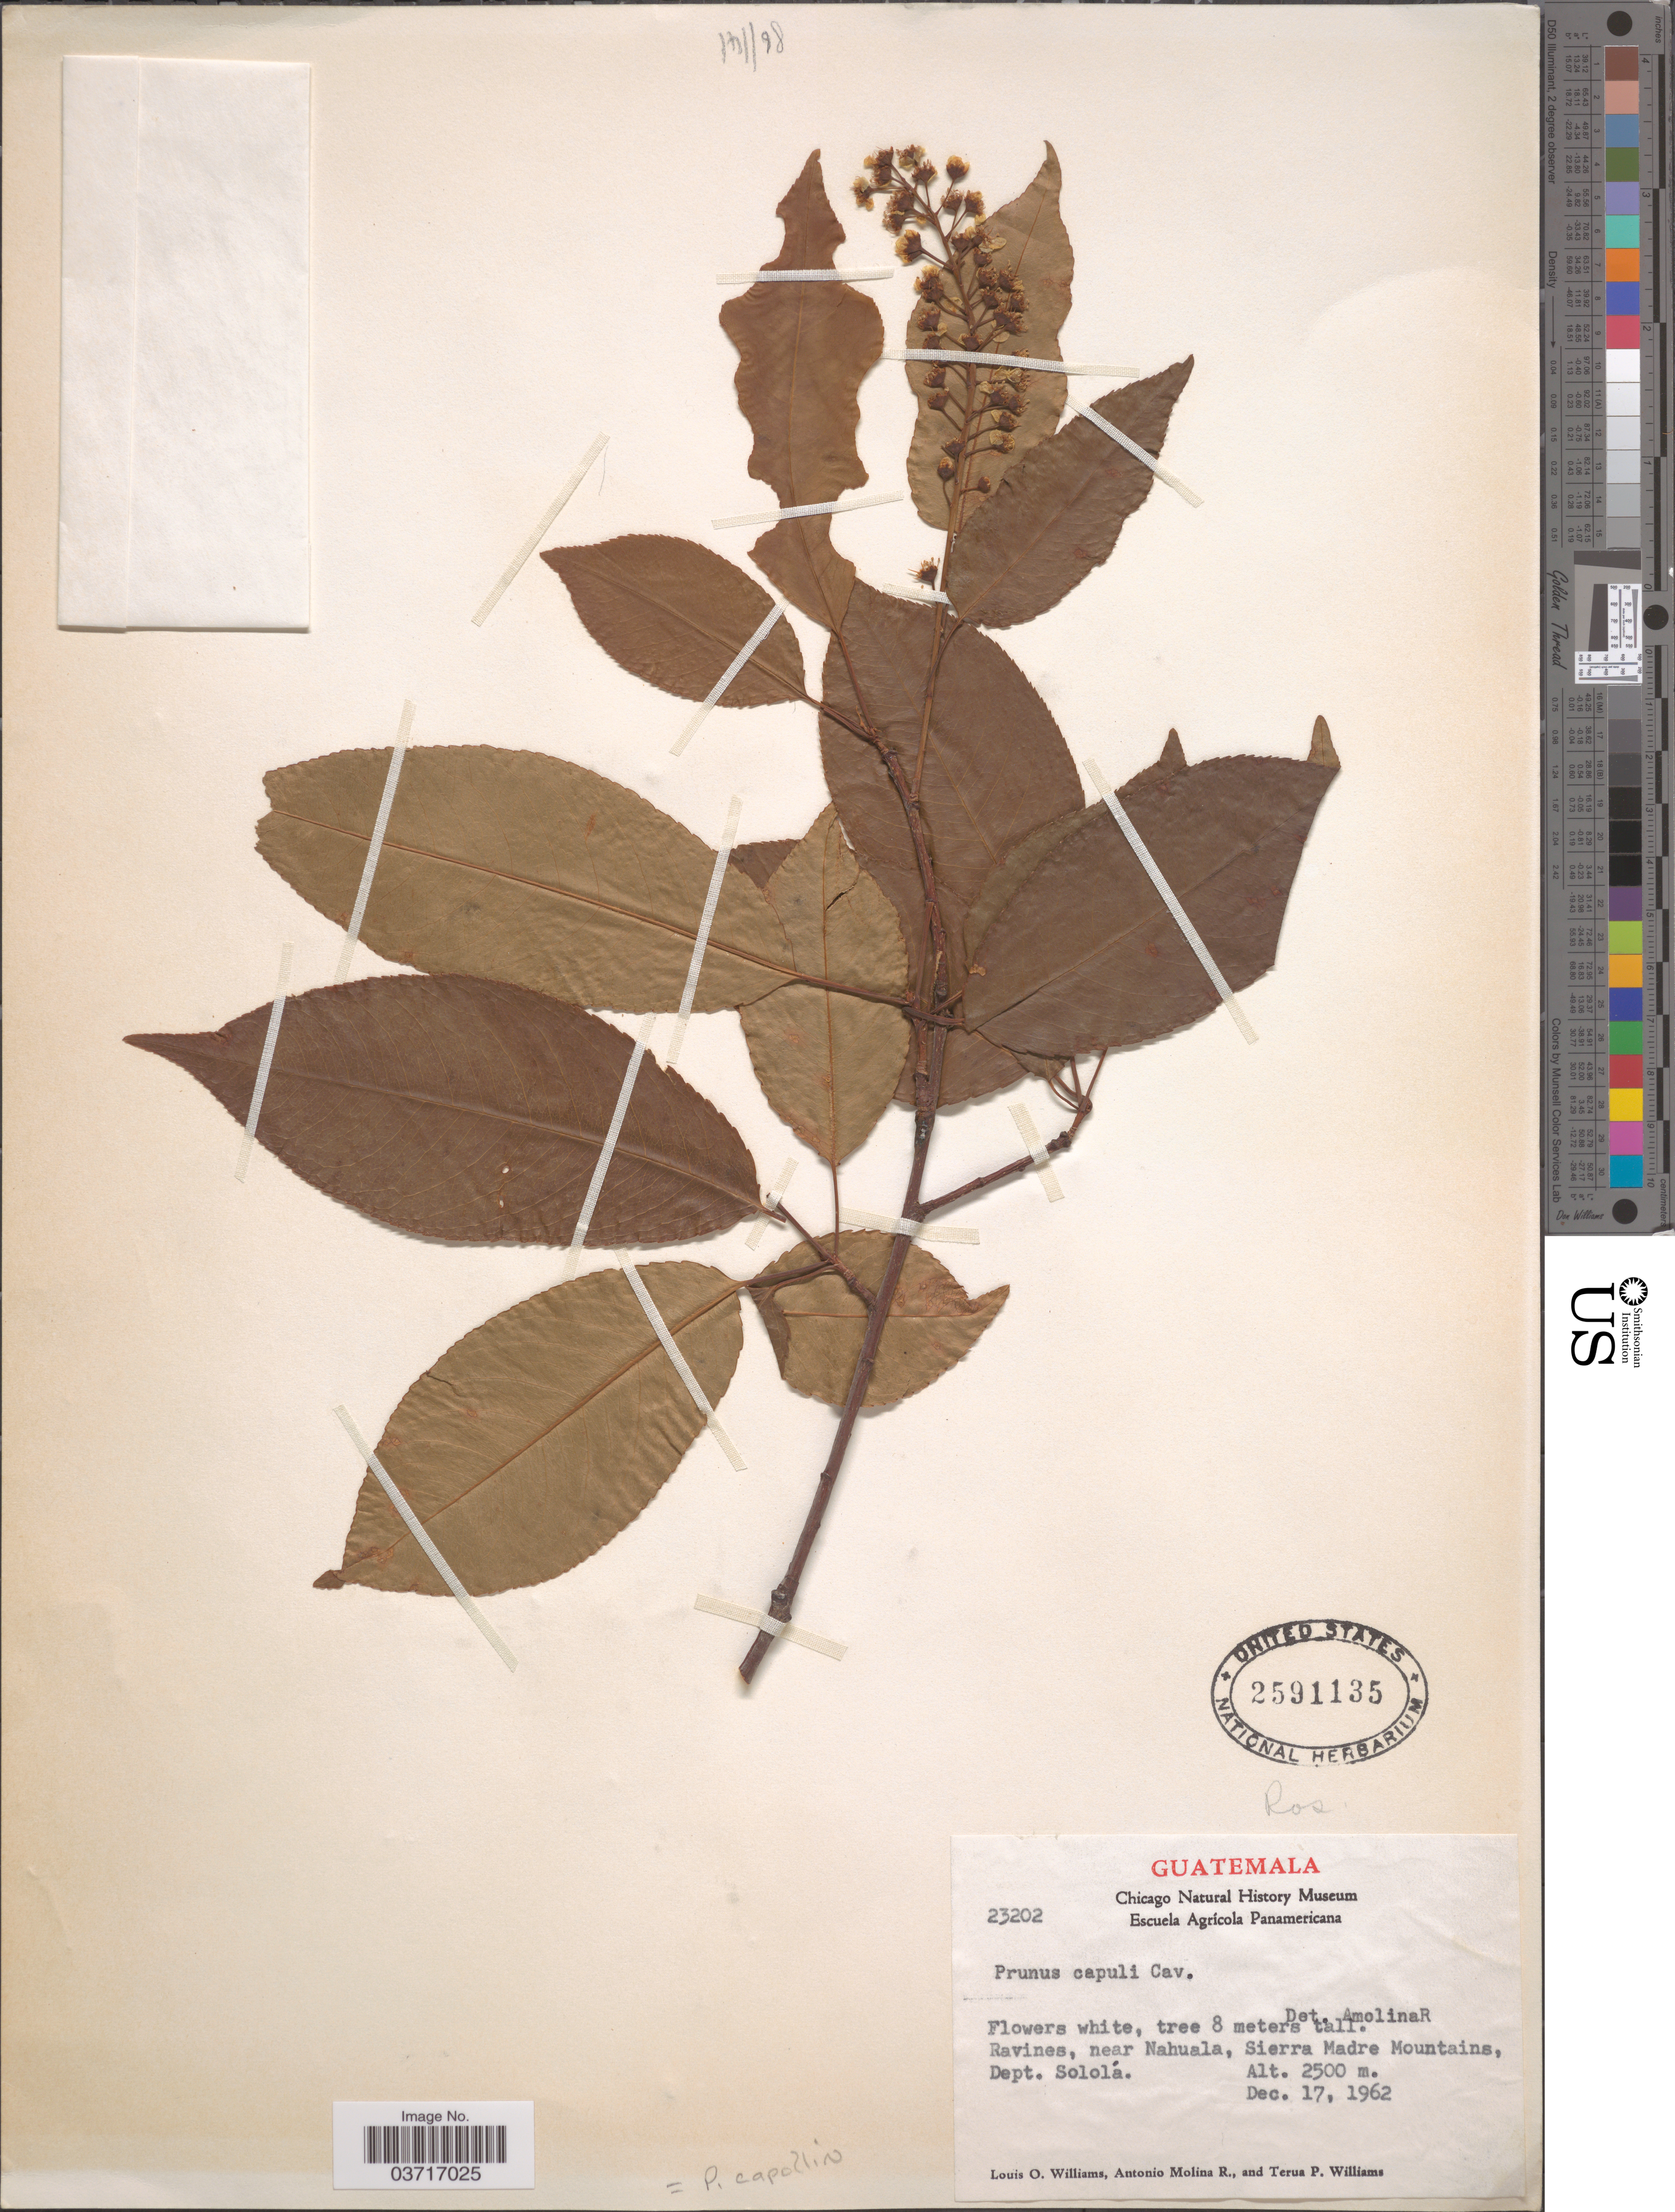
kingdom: Plantae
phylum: Tracheophyta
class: Magnoliopsida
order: Rosales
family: Rosaceae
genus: Prunus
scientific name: Prunus serotina var. serotina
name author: Ehrh.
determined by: Pérez, J. A.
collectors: L. O. Williams, A. Molina R. & T. Williams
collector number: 23202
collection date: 1962-12-17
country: Guatemala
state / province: Solola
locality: Near Nahuala, Sierra Madre Mountains, Dept. Sololá.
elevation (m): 2500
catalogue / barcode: US 2591135